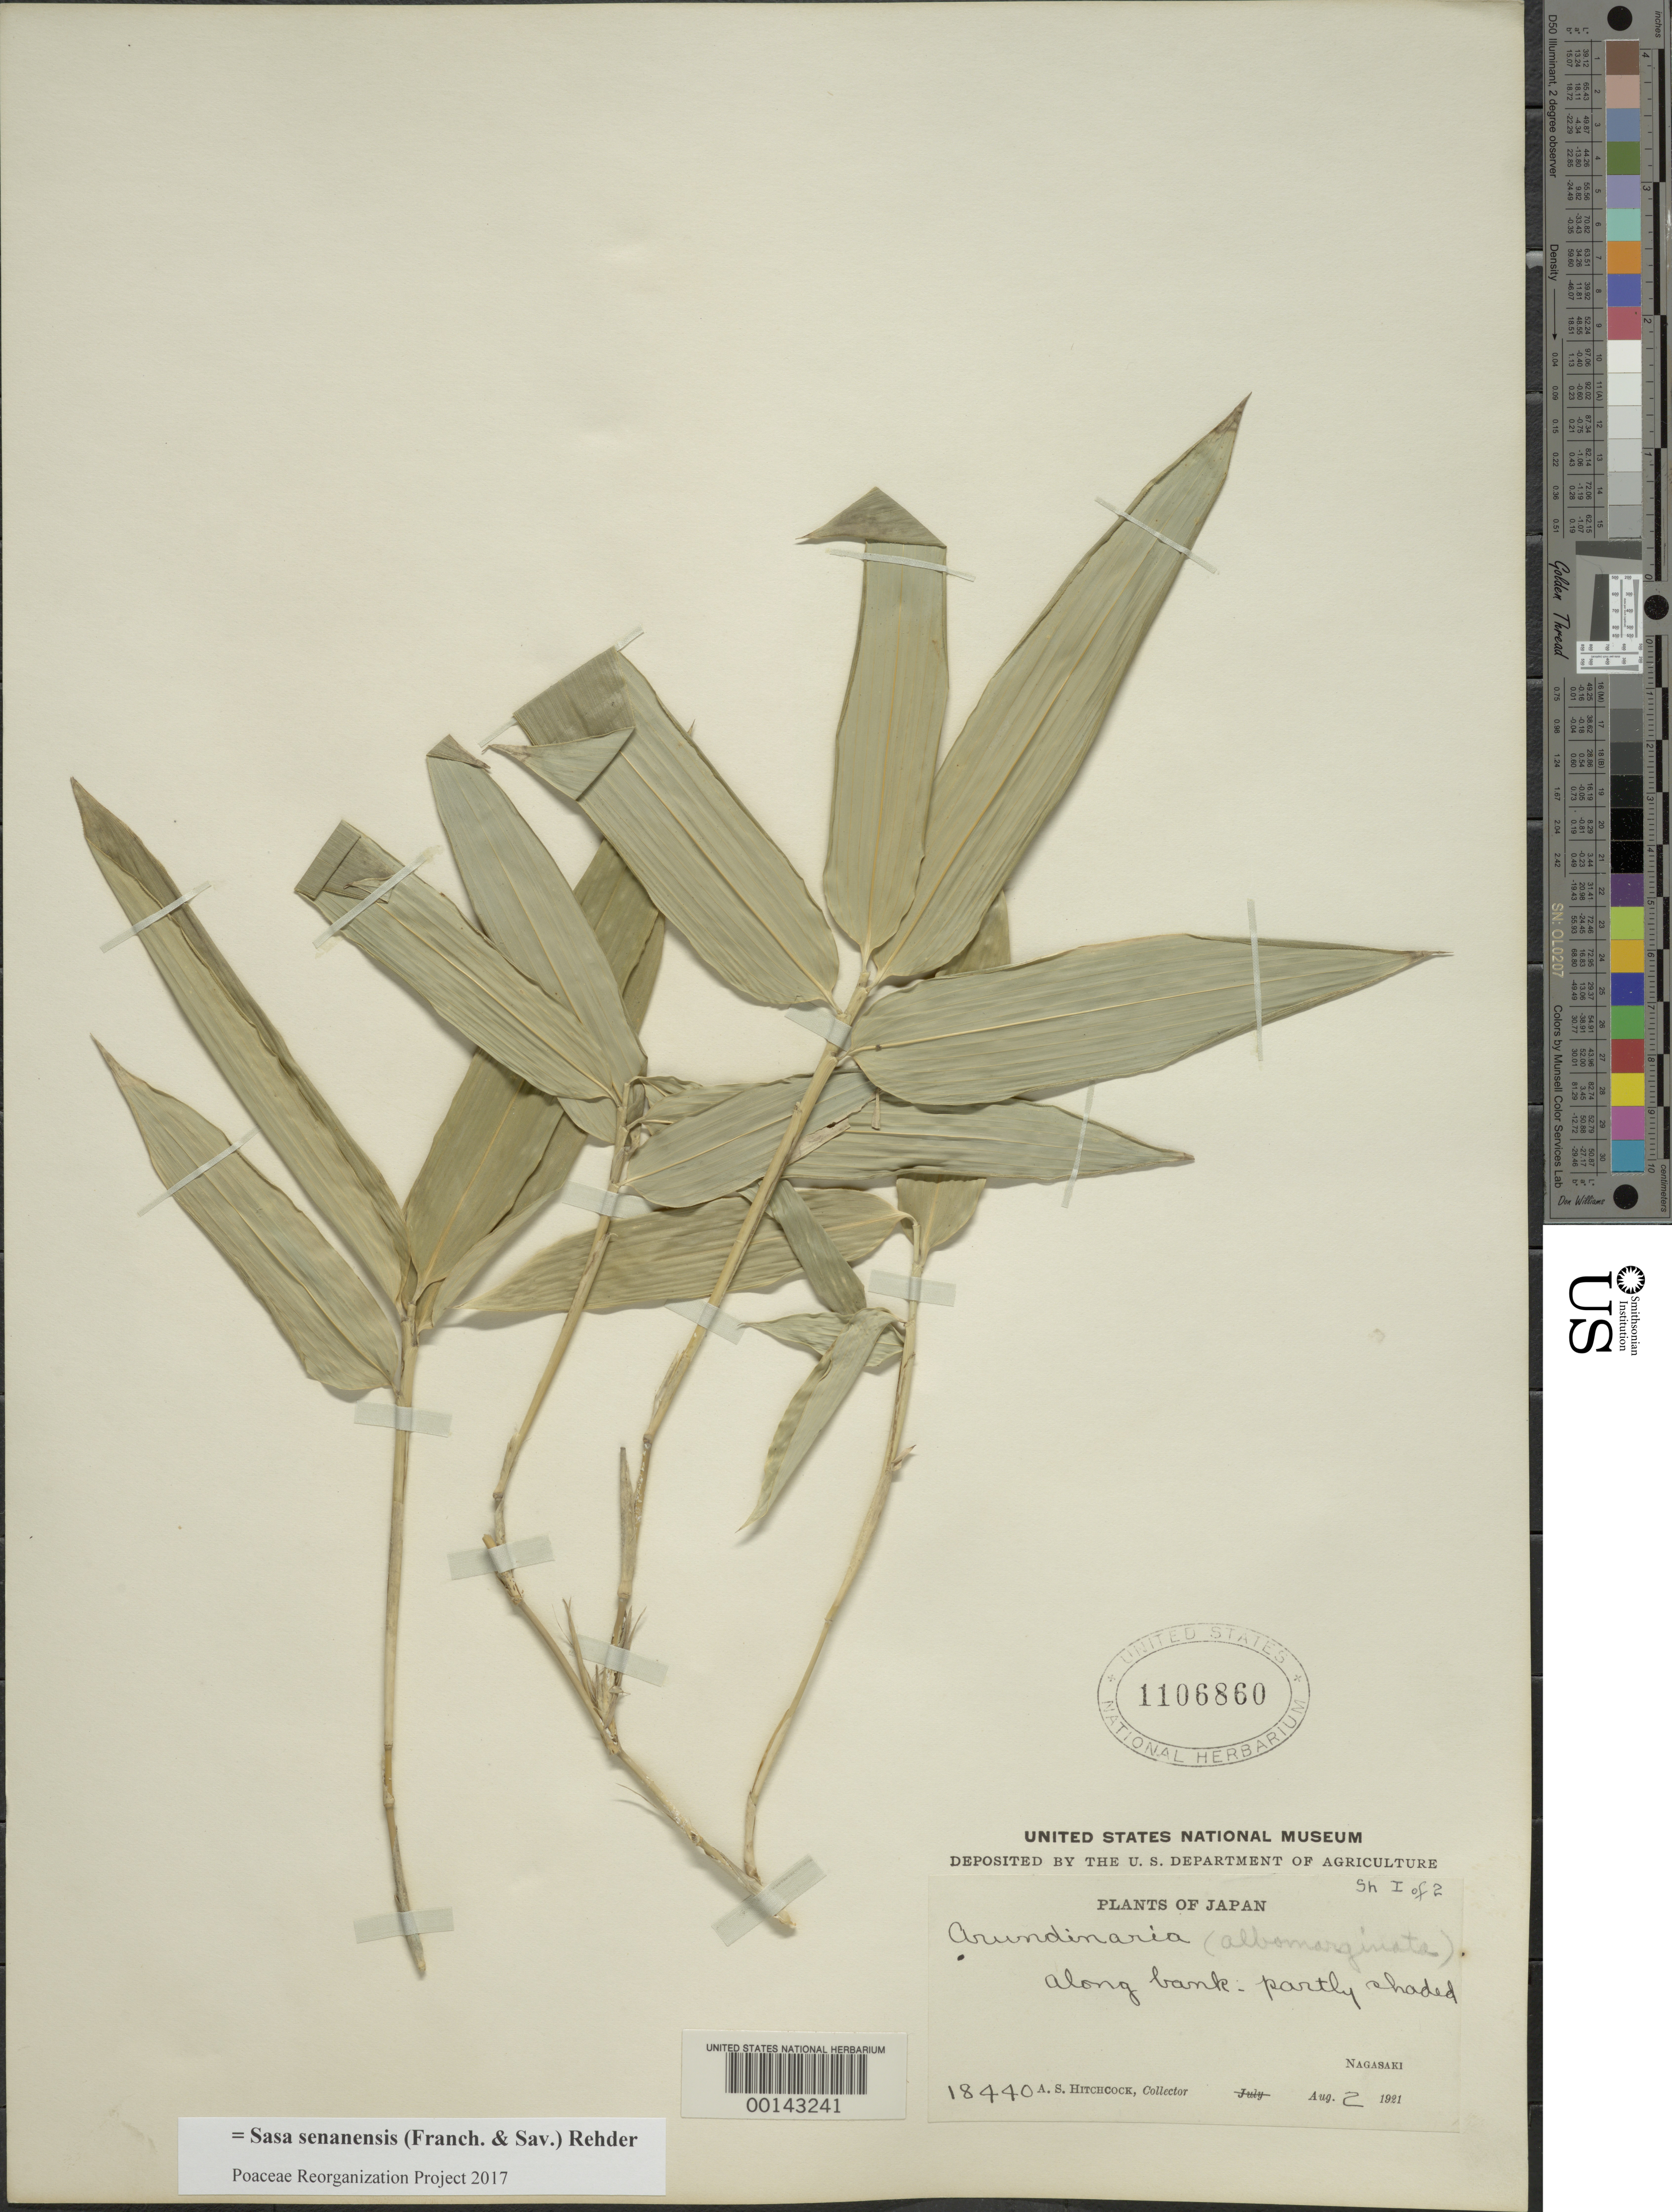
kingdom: Plantae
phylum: Tracheophyta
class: Liliopsida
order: Poales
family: Poaceae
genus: Sasa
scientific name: Sasa senanensis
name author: (Franch. & Sav.) Rehder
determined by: Poaceae Reorganization Project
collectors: A. S. Hitchcock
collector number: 18440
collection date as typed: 02 Aug 1921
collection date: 1921-08-02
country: Japan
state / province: Nagasaki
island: Kyushu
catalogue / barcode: US 1106860